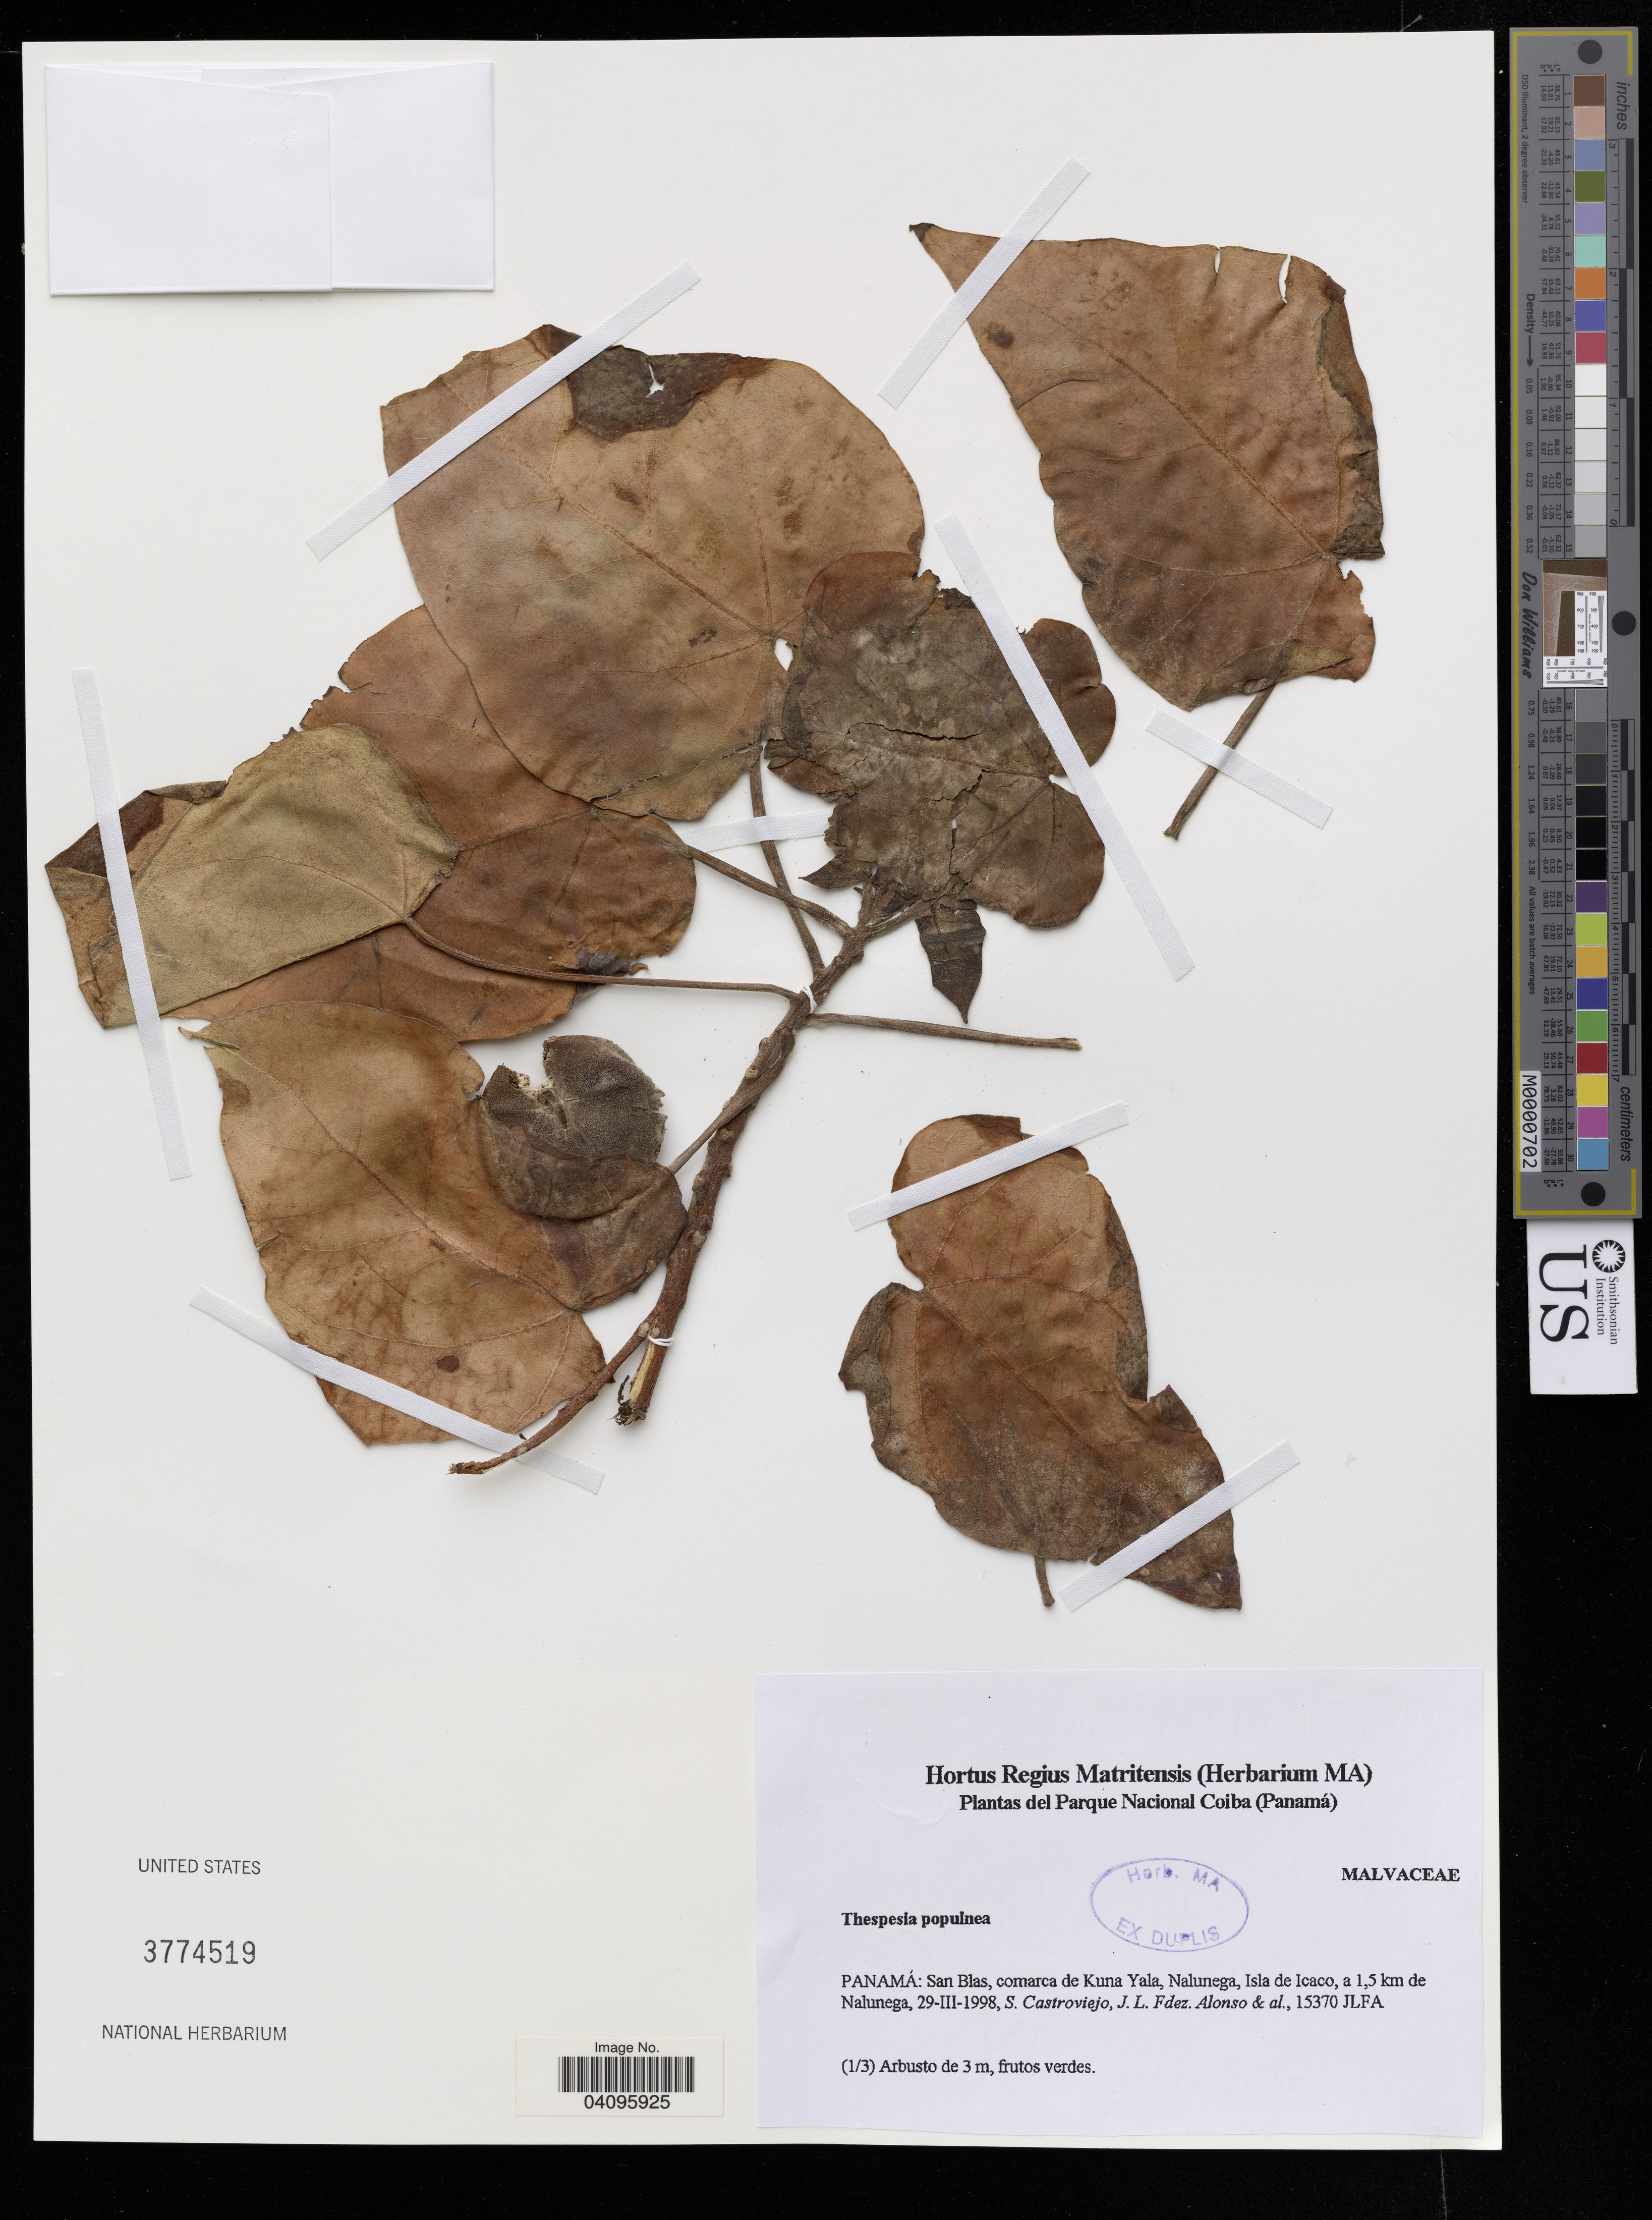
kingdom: Plantae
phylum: Tracheophyta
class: Magnoliopsida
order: Malvales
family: Malvaceae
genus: Thespesia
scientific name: Thespesia populnea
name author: (L.) Sol. ex Corrêa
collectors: S. Castroviejo, J. Fdez & et al.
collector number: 15370 JLFA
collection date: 1998-03-29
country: Panama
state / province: Panamá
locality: San Blas, comarca de Kuna Yala, Nalunega, Isla de Icaco.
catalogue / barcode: US 3774519